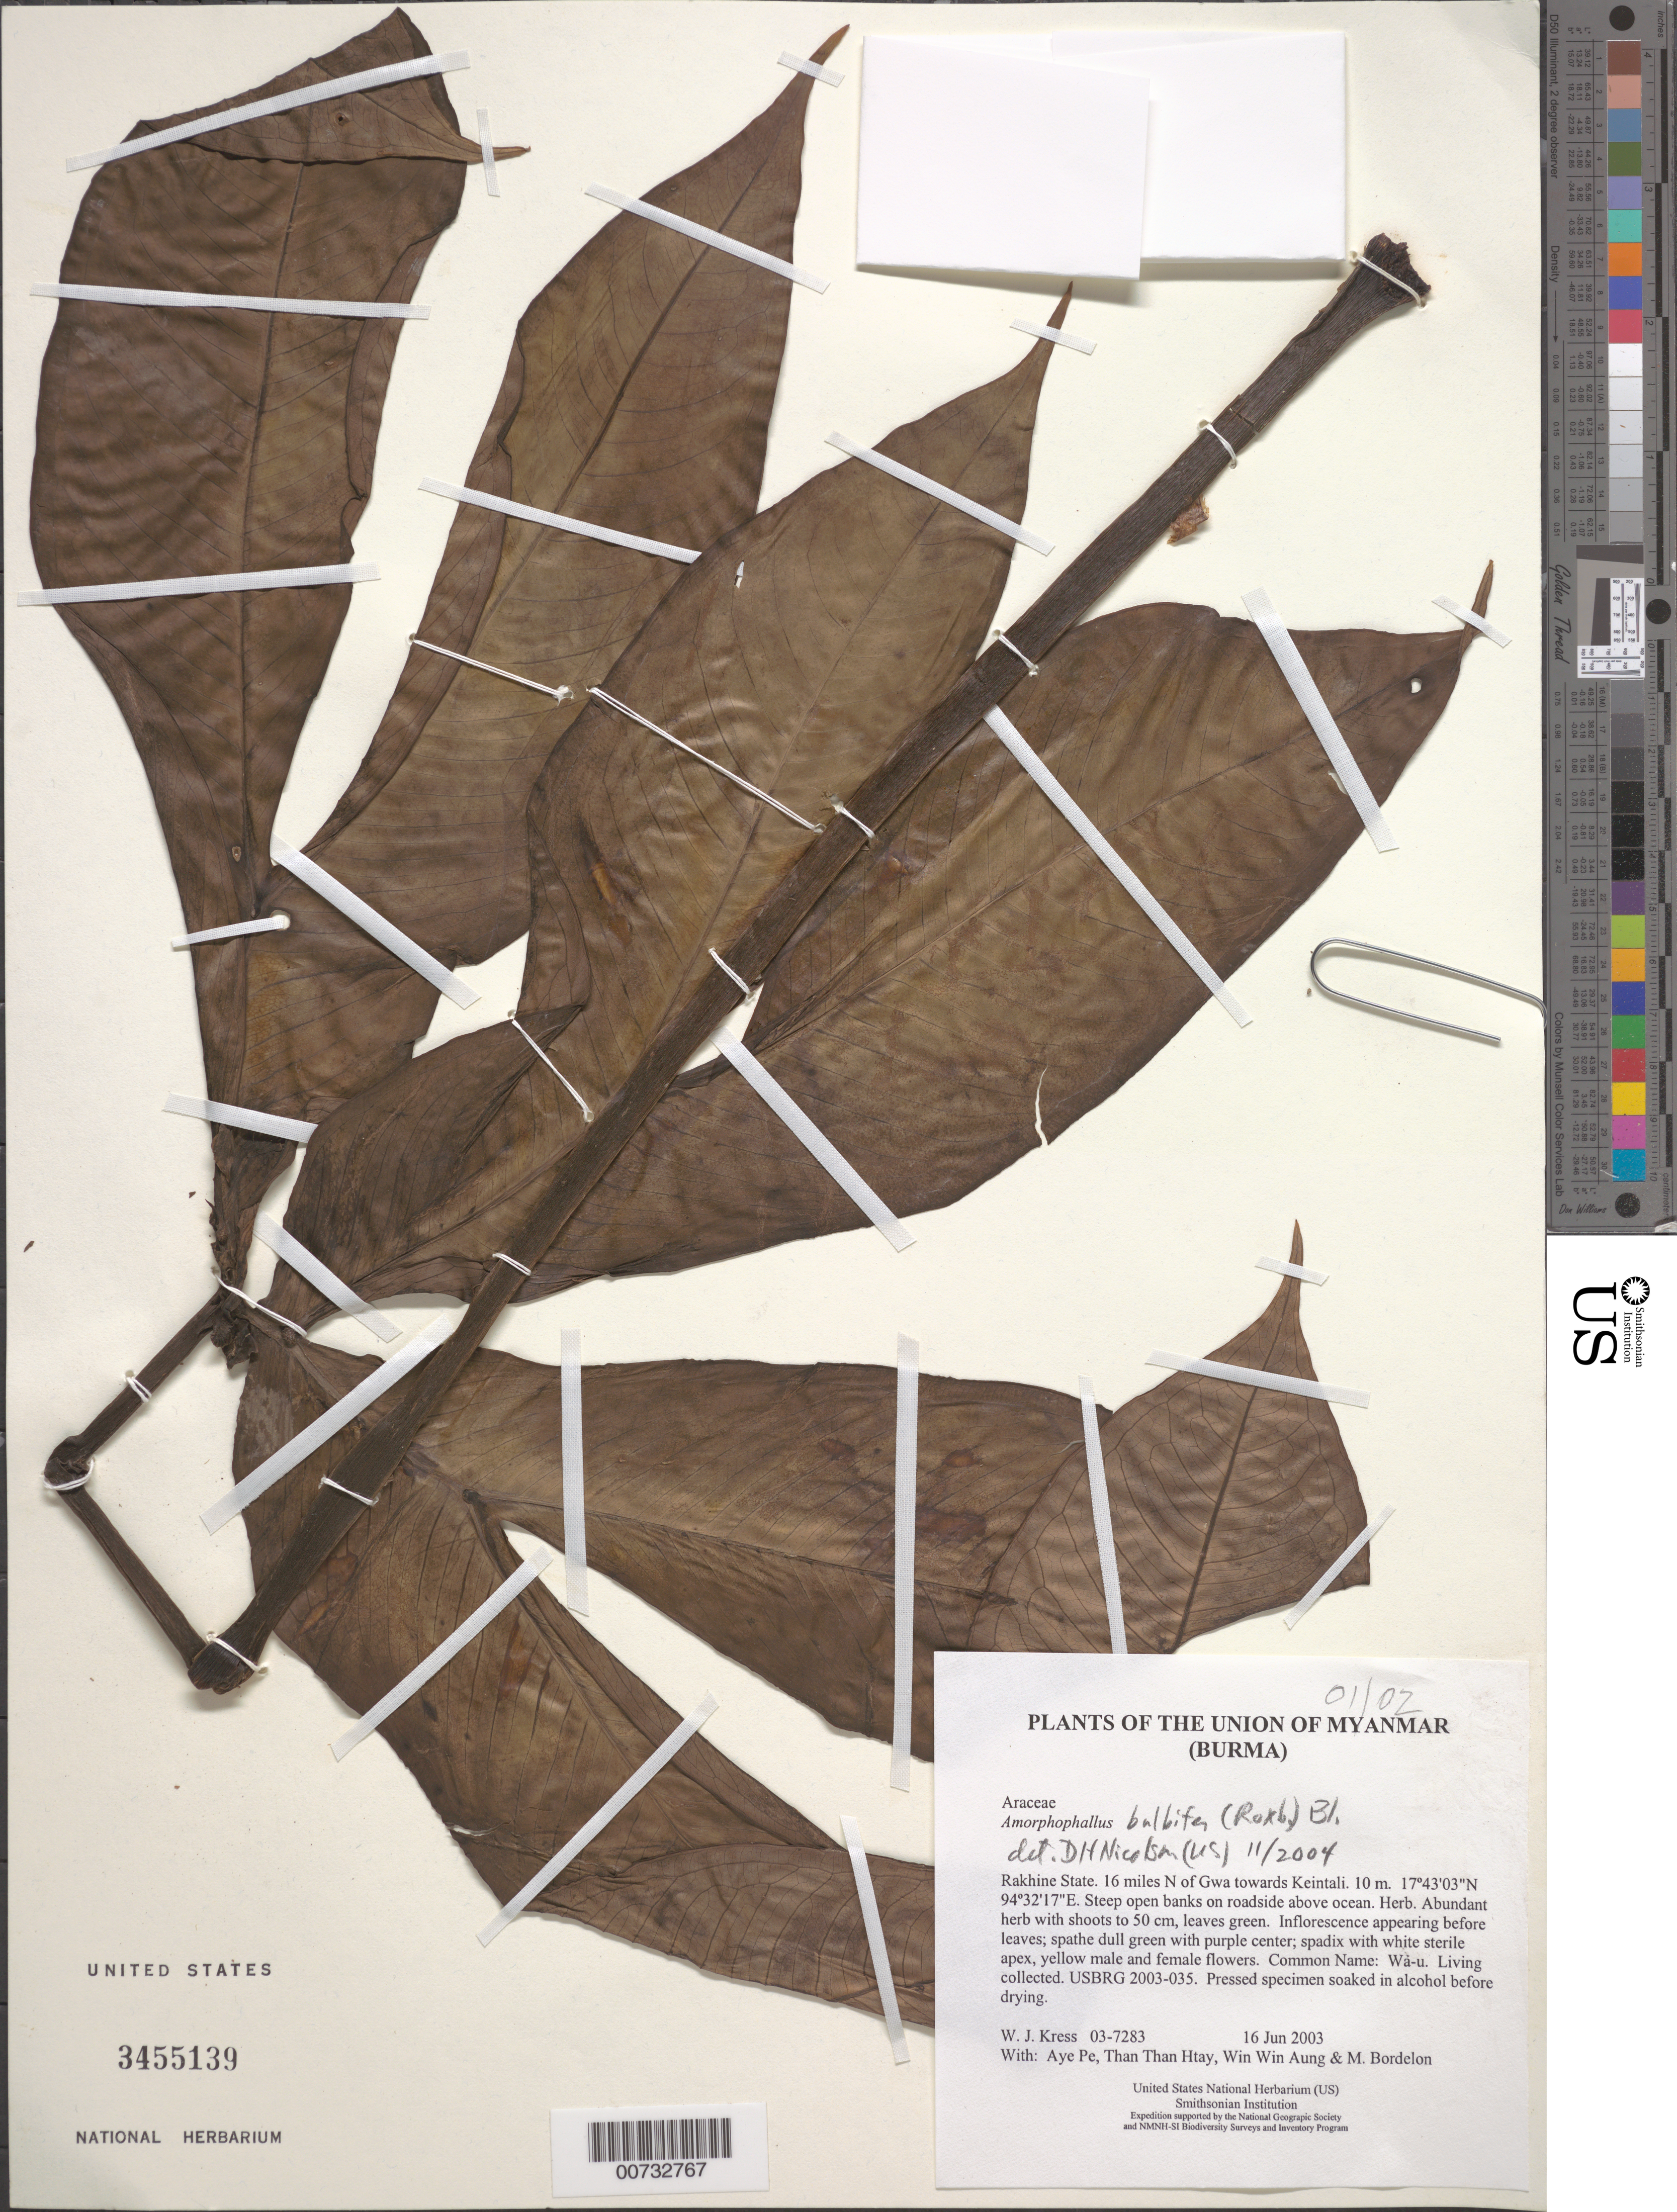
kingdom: Plantae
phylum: Tracheophyta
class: Liliopsida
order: Alismatales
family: Araceae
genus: Amorphophallus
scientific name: Amorphophallus bulbifer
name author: (Roxb.) Blume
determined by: Nicolson, Dan H.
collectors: W. J. Kress, Aye Pe, Than Than Htay, Win Win Aung & M. Bordelon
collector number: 03-7283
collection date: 2003-06-16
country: Myanmar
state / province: Rakhine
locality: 16 miles N of Gwa towards Keintali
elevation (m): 10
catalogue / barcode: US 3455139